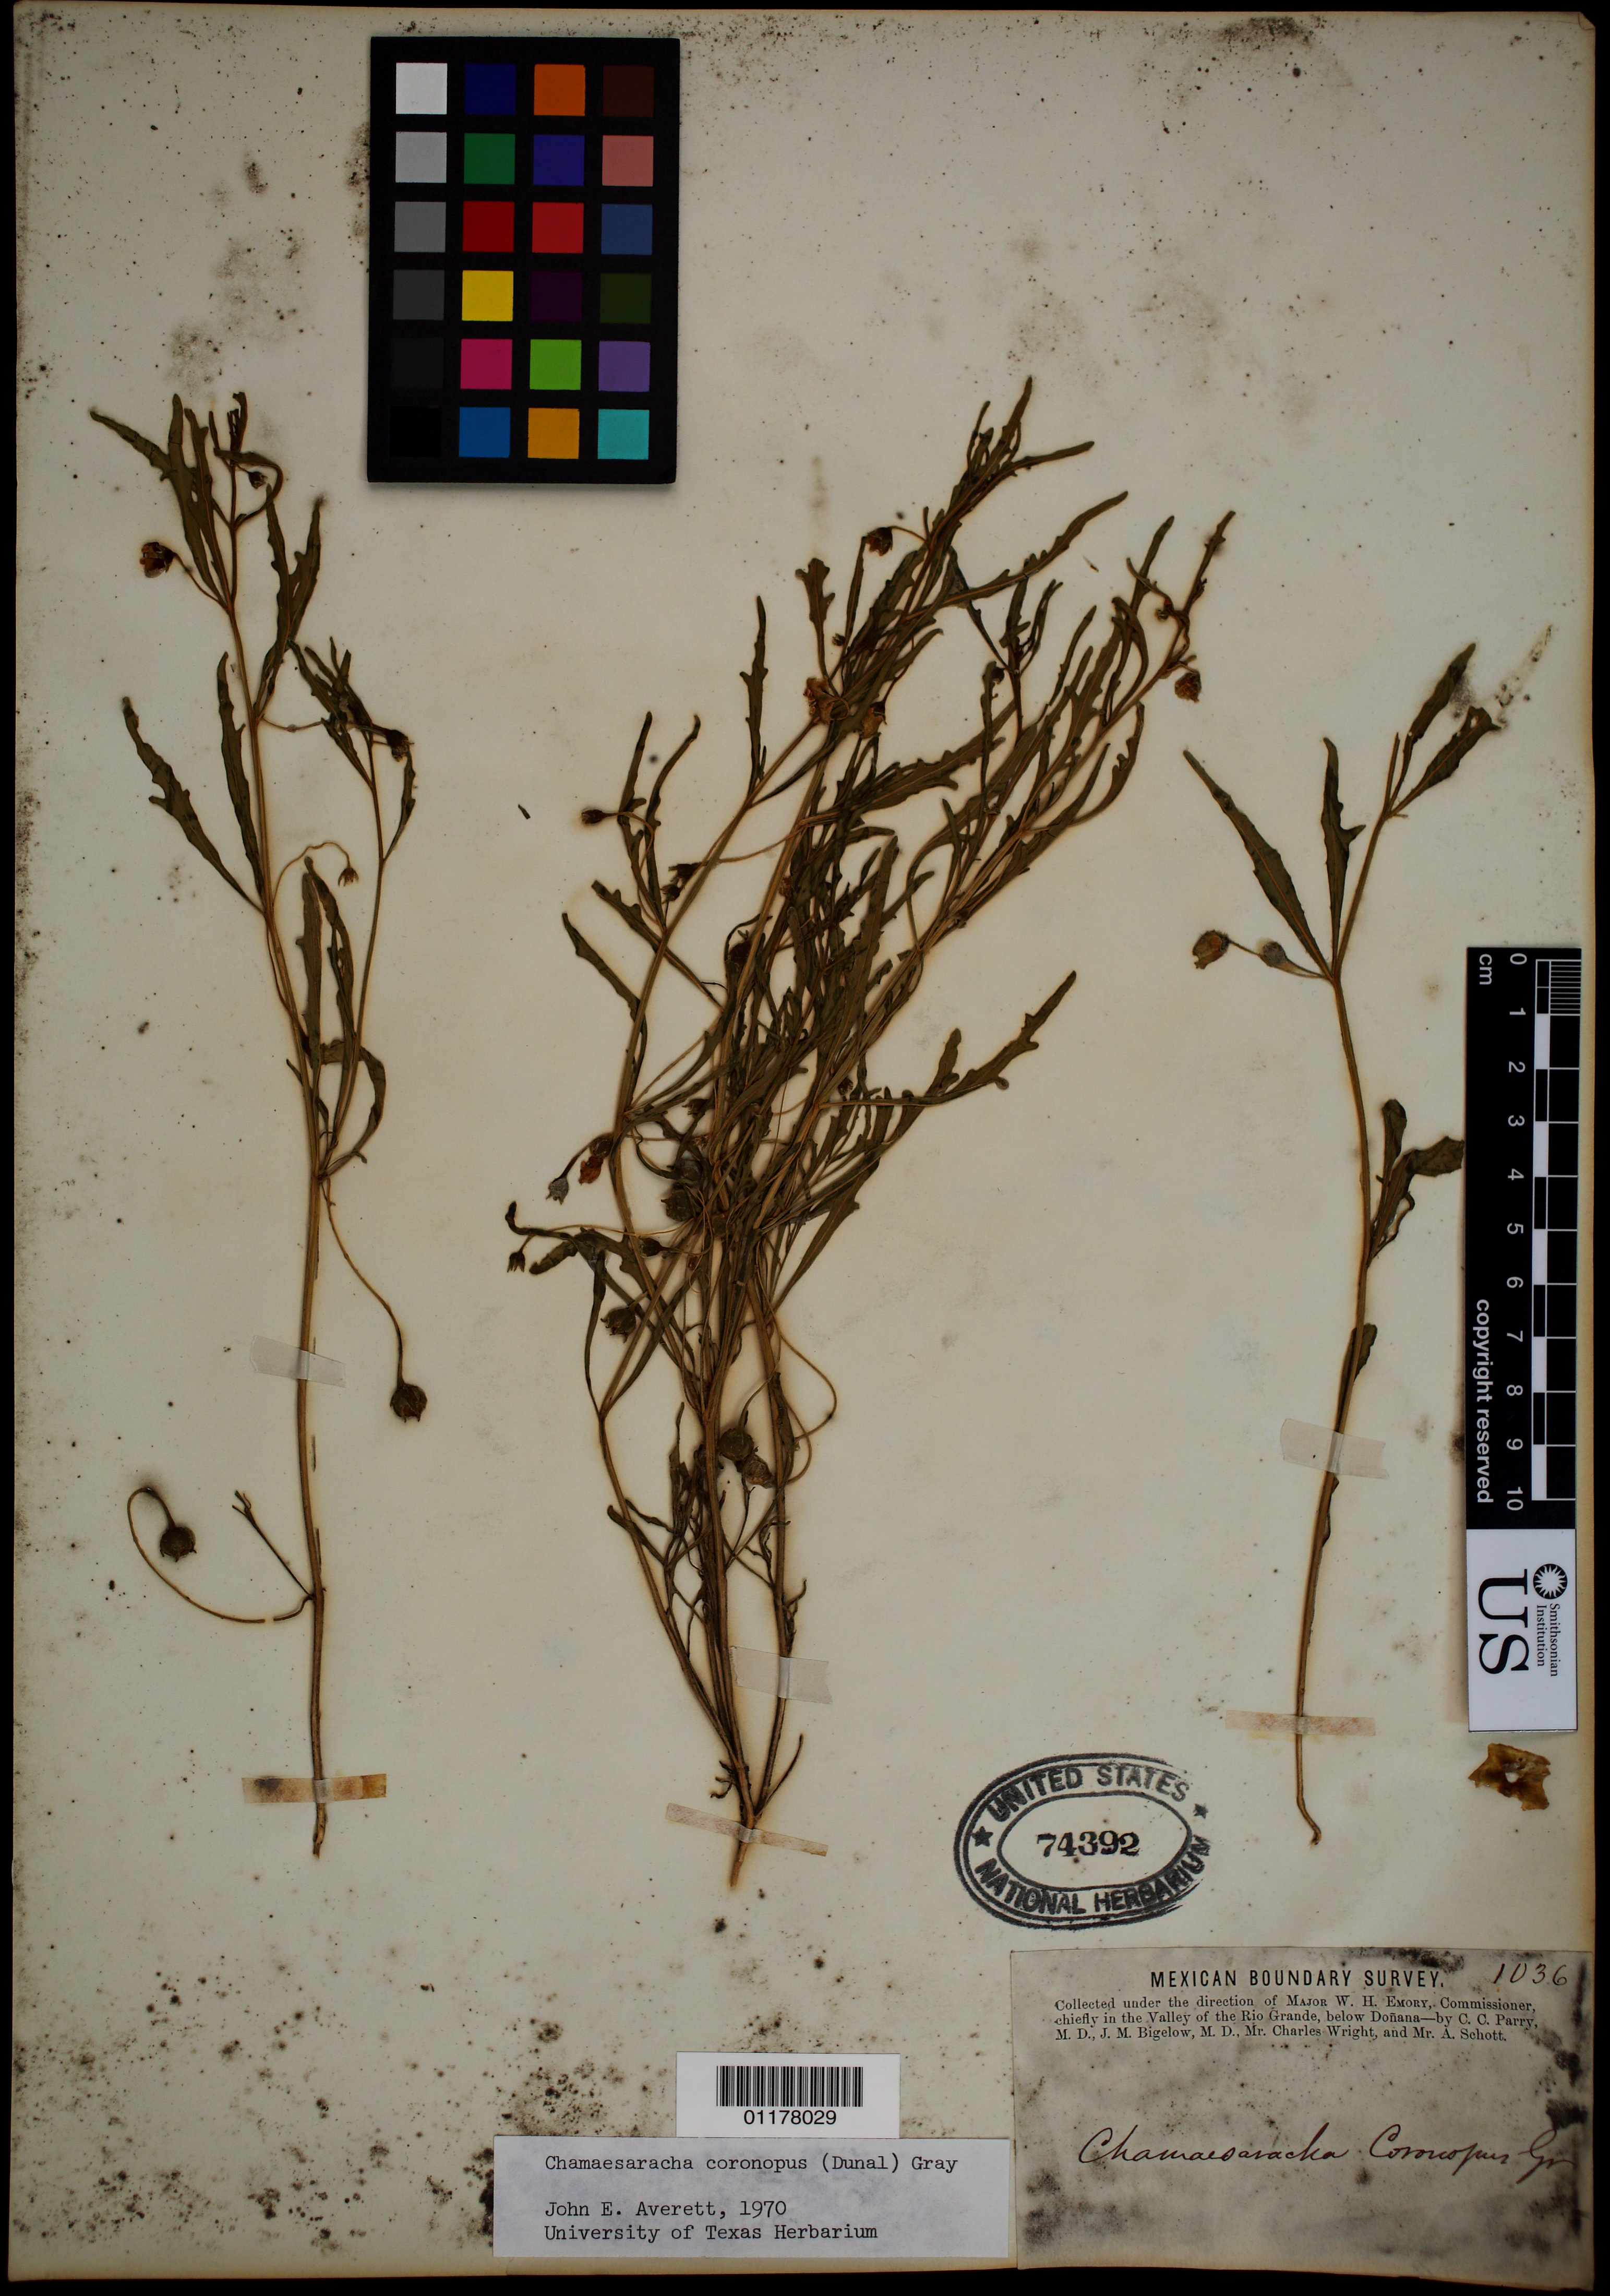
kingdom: Plantae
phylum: Tracheophyta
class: Magnoliopsida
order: Solanales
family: Solanaceae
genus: Chamaesaracha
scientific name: Chamaesaracha coronopus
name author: (Dunal) A. Gray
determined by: Averett, J. E., (GAS)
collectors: C. C. Parry, J. M. Bigelow, C. Wright & A. Schott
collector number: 1036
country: United States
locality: in the Valley of Rio Grande, below Donana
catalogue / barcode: US 74392